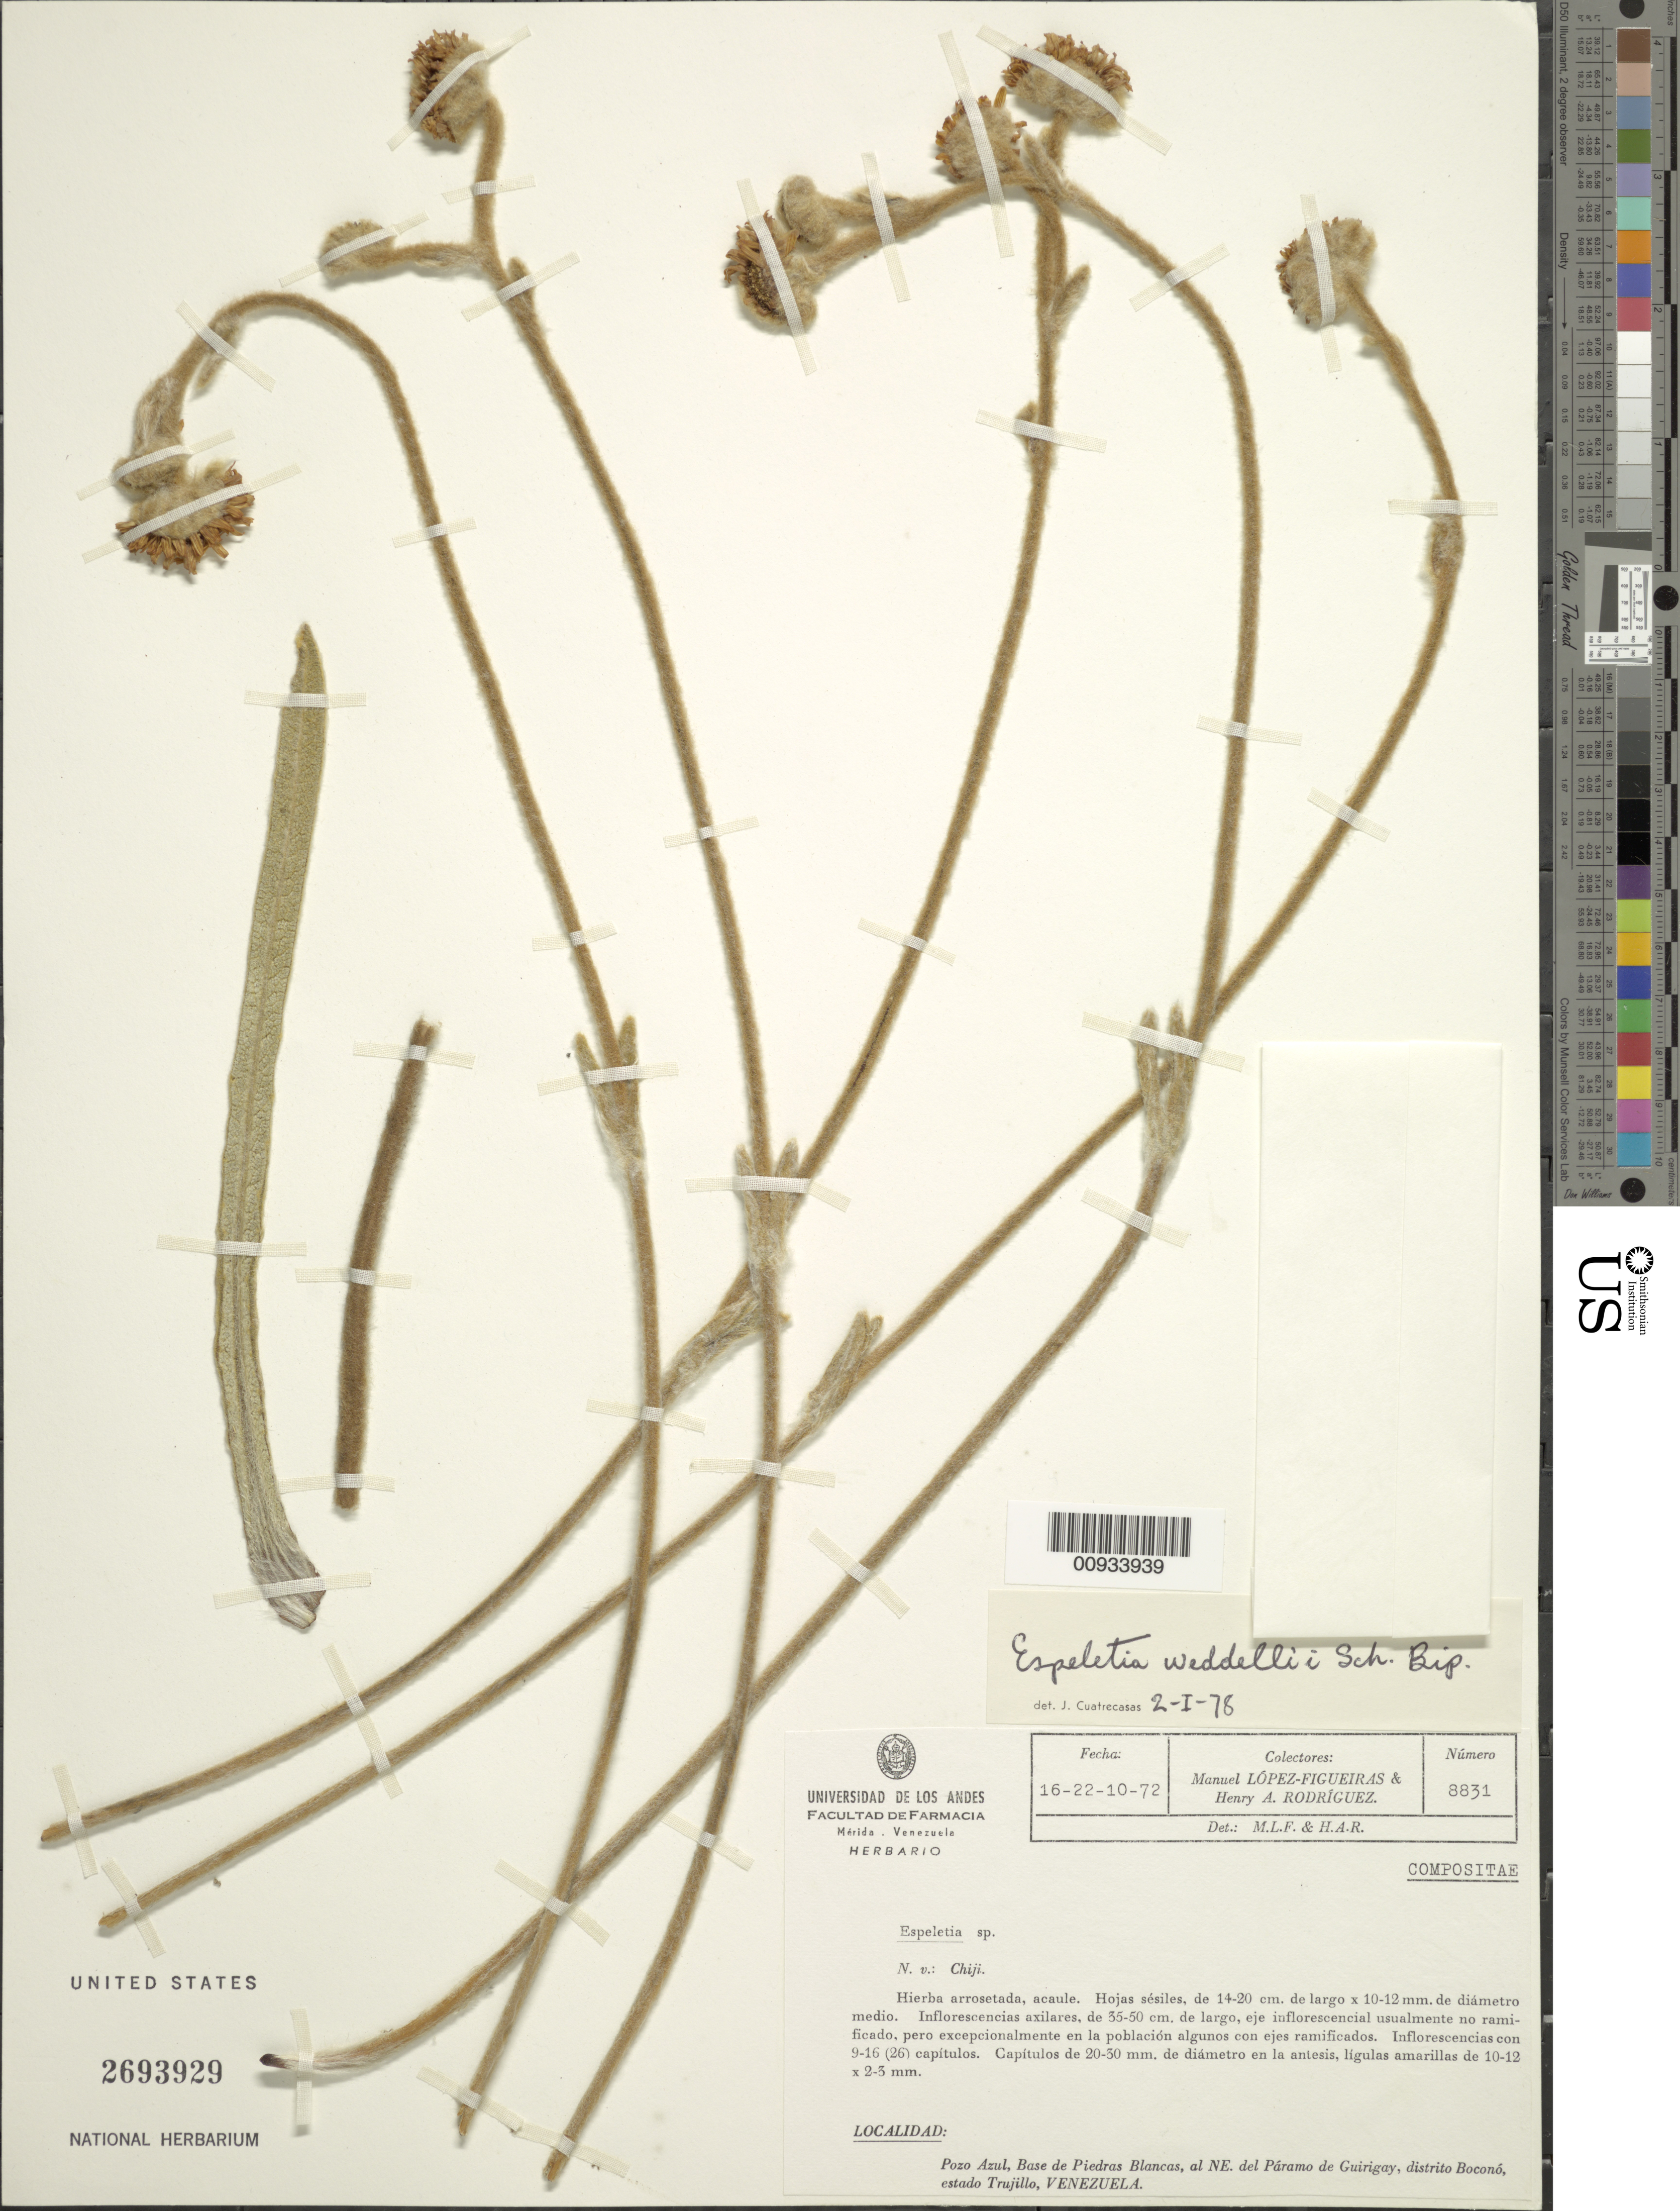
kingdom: Plantae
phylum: Tracheophyta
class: Magnoliopsida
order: Asterales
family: Asteraceae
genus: Espeletia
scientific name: Espeletia weddellii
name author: Sch. Bip. ex Wedd.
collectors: M. López Figueiras & H. A. Rodriguez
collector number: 8831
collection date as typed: Transcribed d/m/y: 16/10/72 to 22/10/72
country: Venezuela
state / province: Trujillo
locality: Pozo Azul, Base de Piedras Blancas, NE del Paramo de Guirigay, distrito Bocono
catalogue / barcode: US 2693929